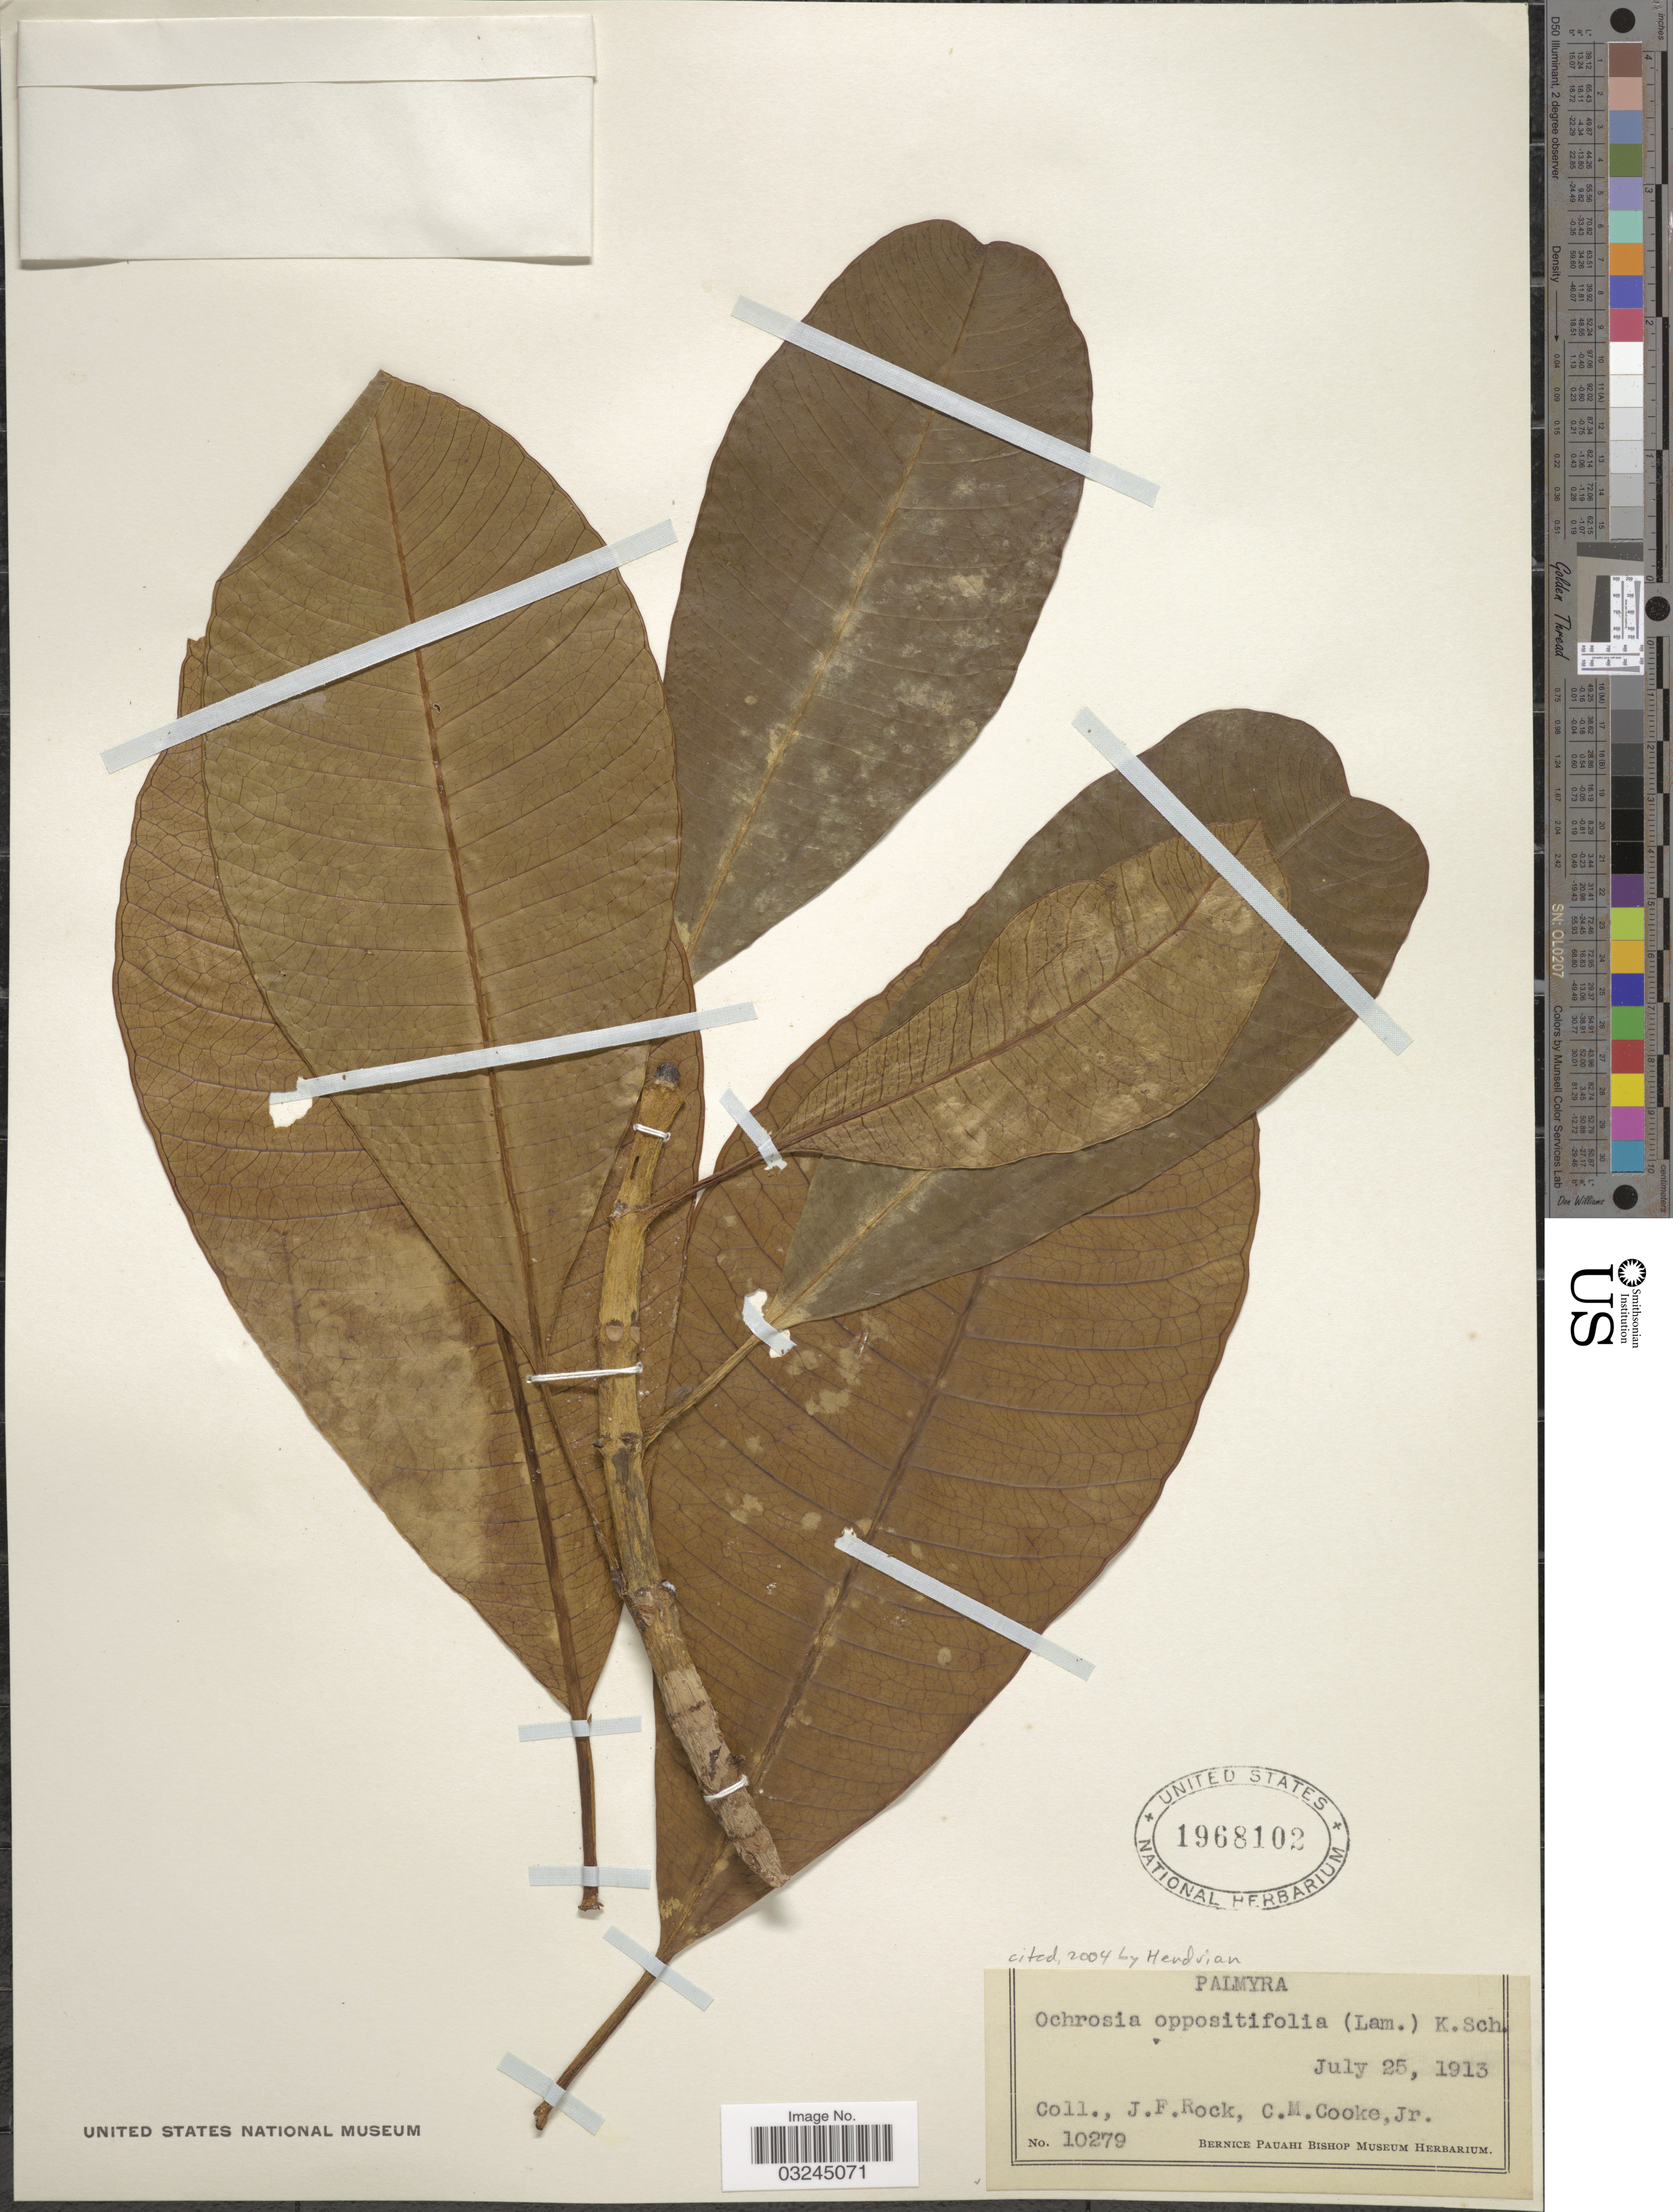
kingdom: Plantae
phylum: Tracheophyta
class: Magnoliopsida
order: Gentianales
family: Apocynaceae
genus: Ochrosia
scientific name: Ochrosia oppositifolia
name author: (Lam.) K. Schum.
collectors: J. Rock & C. M. Cooke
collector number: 10279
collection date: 1913-07-25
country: U.S. Administered Pacific Islands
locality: Palmyra.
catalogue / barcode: US 1968102